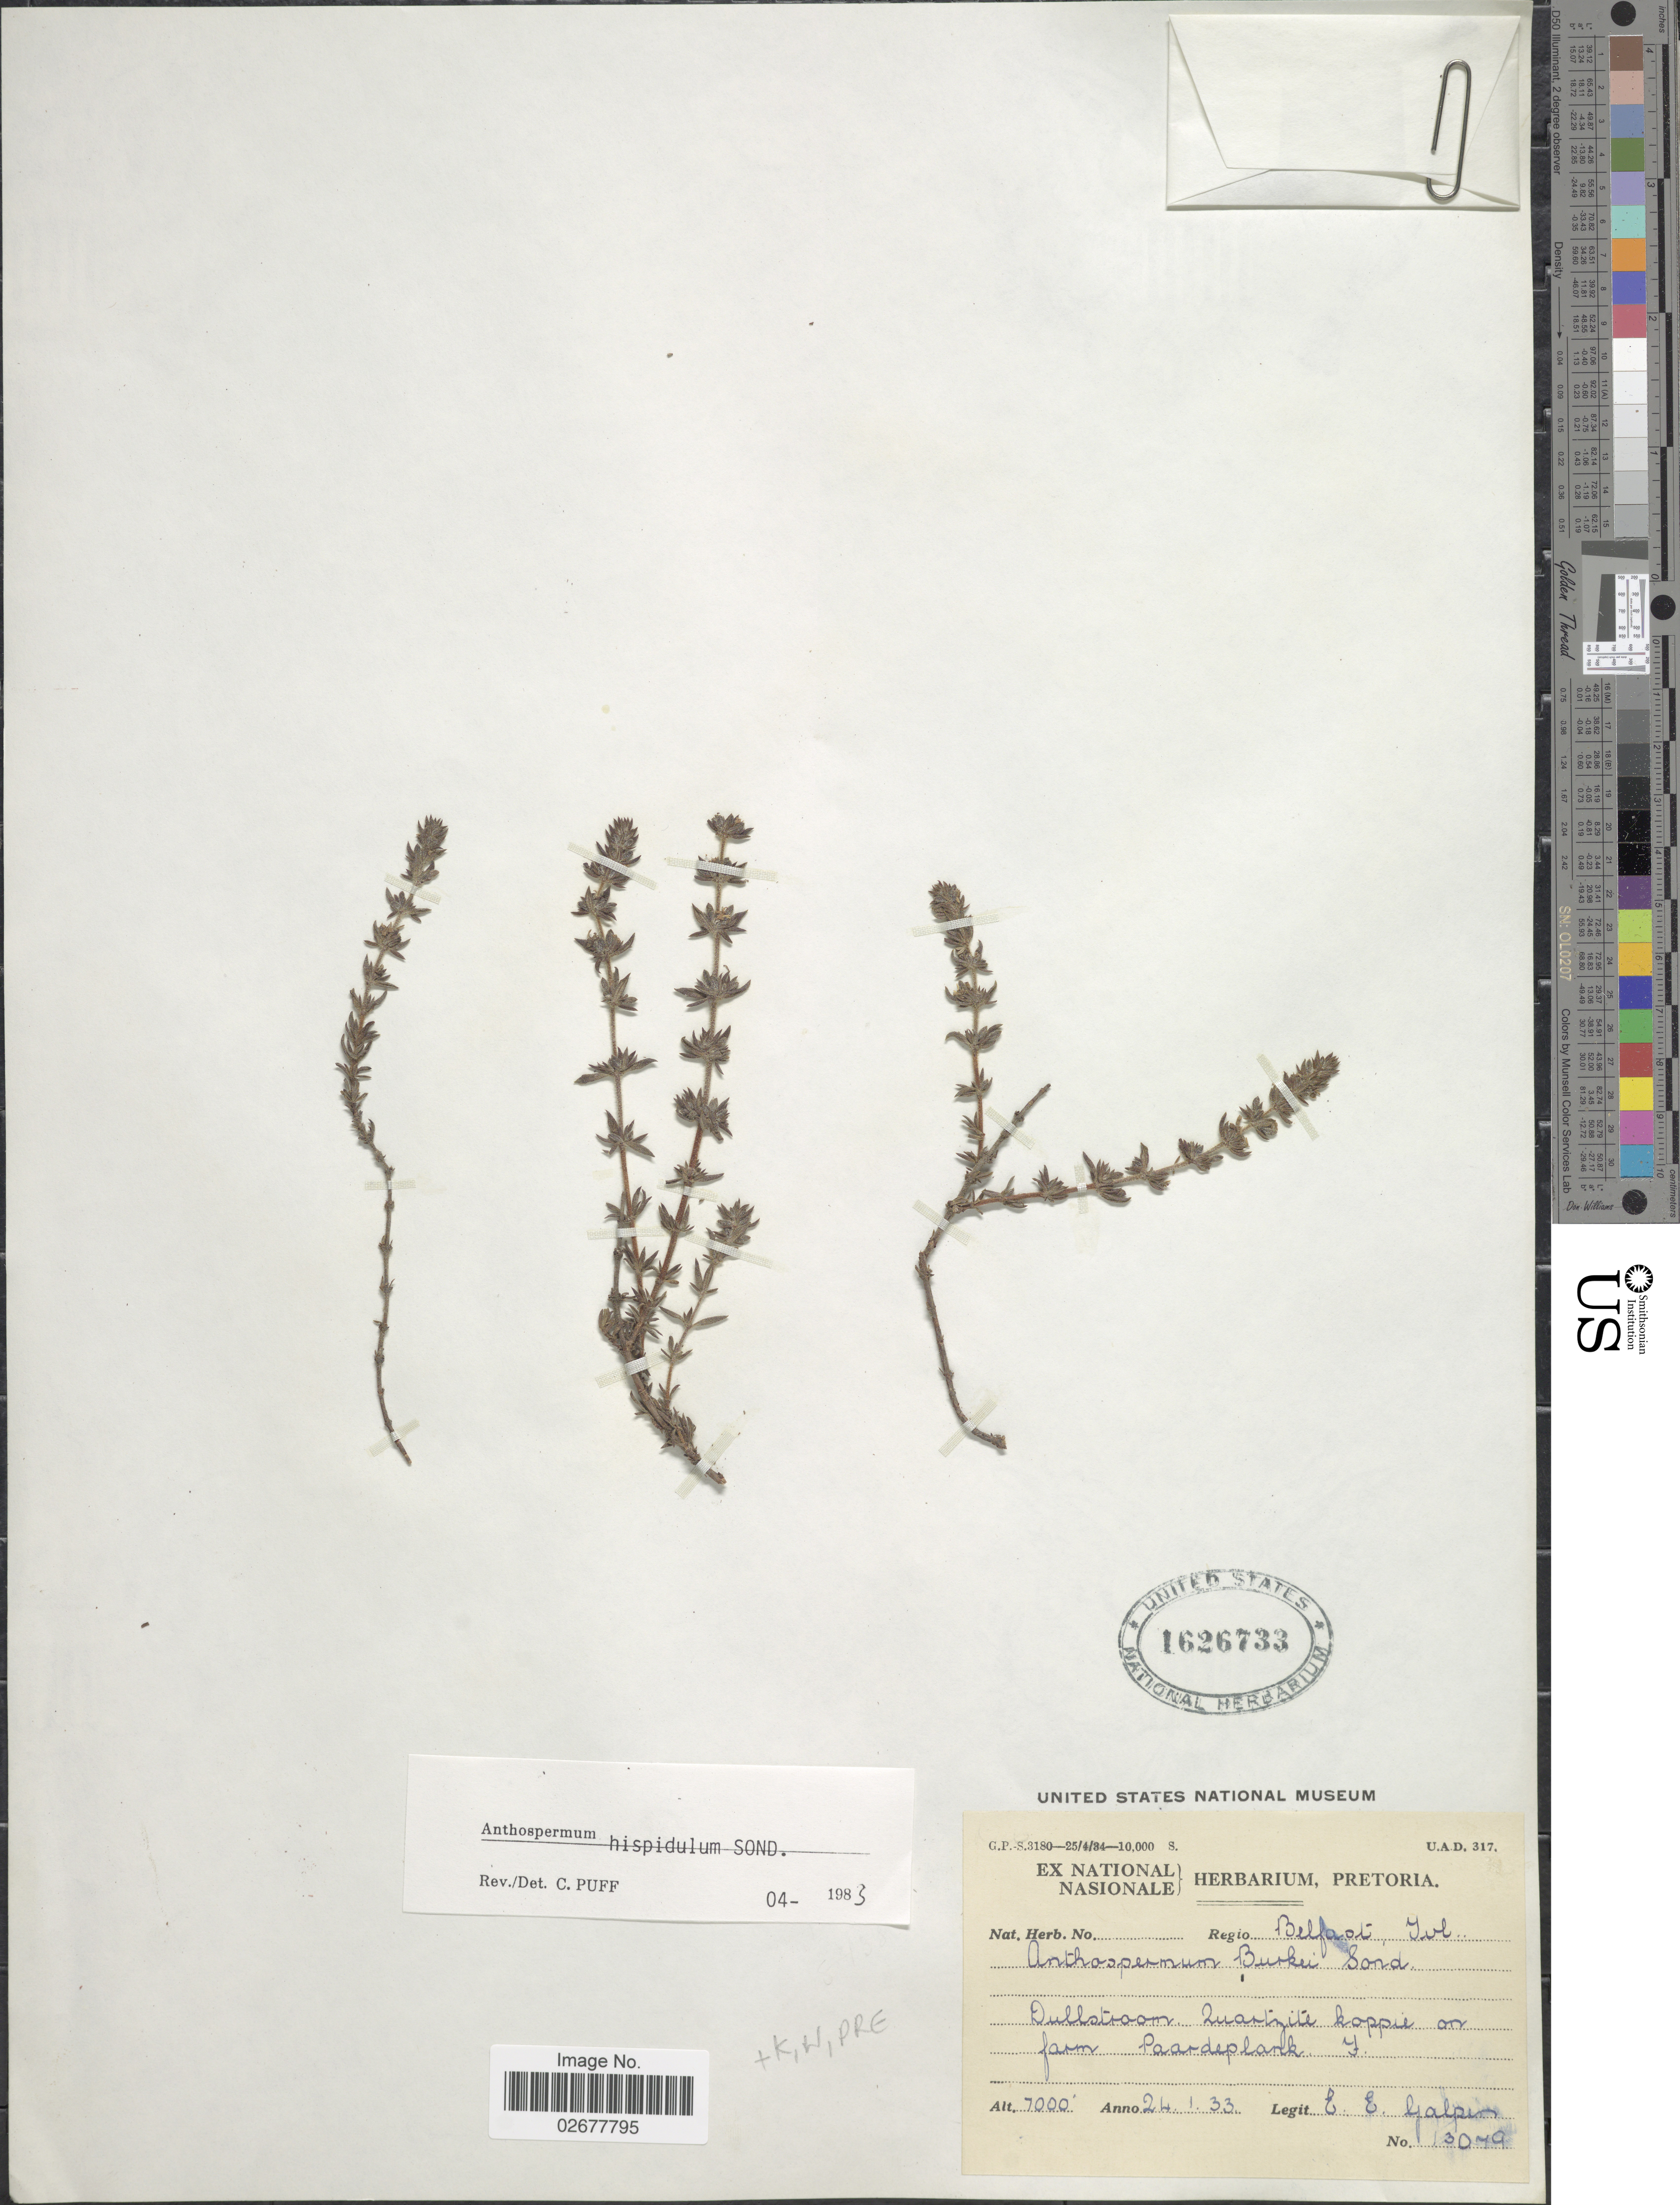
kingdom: Plantae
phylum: Tracheophyta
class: Magnoliopsida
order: Gentianales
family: Rubiaceae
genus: Anthospermum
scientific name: Anthospermum hispidulum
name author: E. Mey. ex Sond.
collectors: E. Galpin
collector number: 13079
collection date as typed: Transcribed d/m/y: 24/1/33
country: South Africa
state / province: Mpumalanga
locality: Regio Belfast, Tvl., Dullstroom, Quartzite koppie on farm Paardeplank [illegible text]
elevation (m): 2134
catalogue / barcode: US 1626733